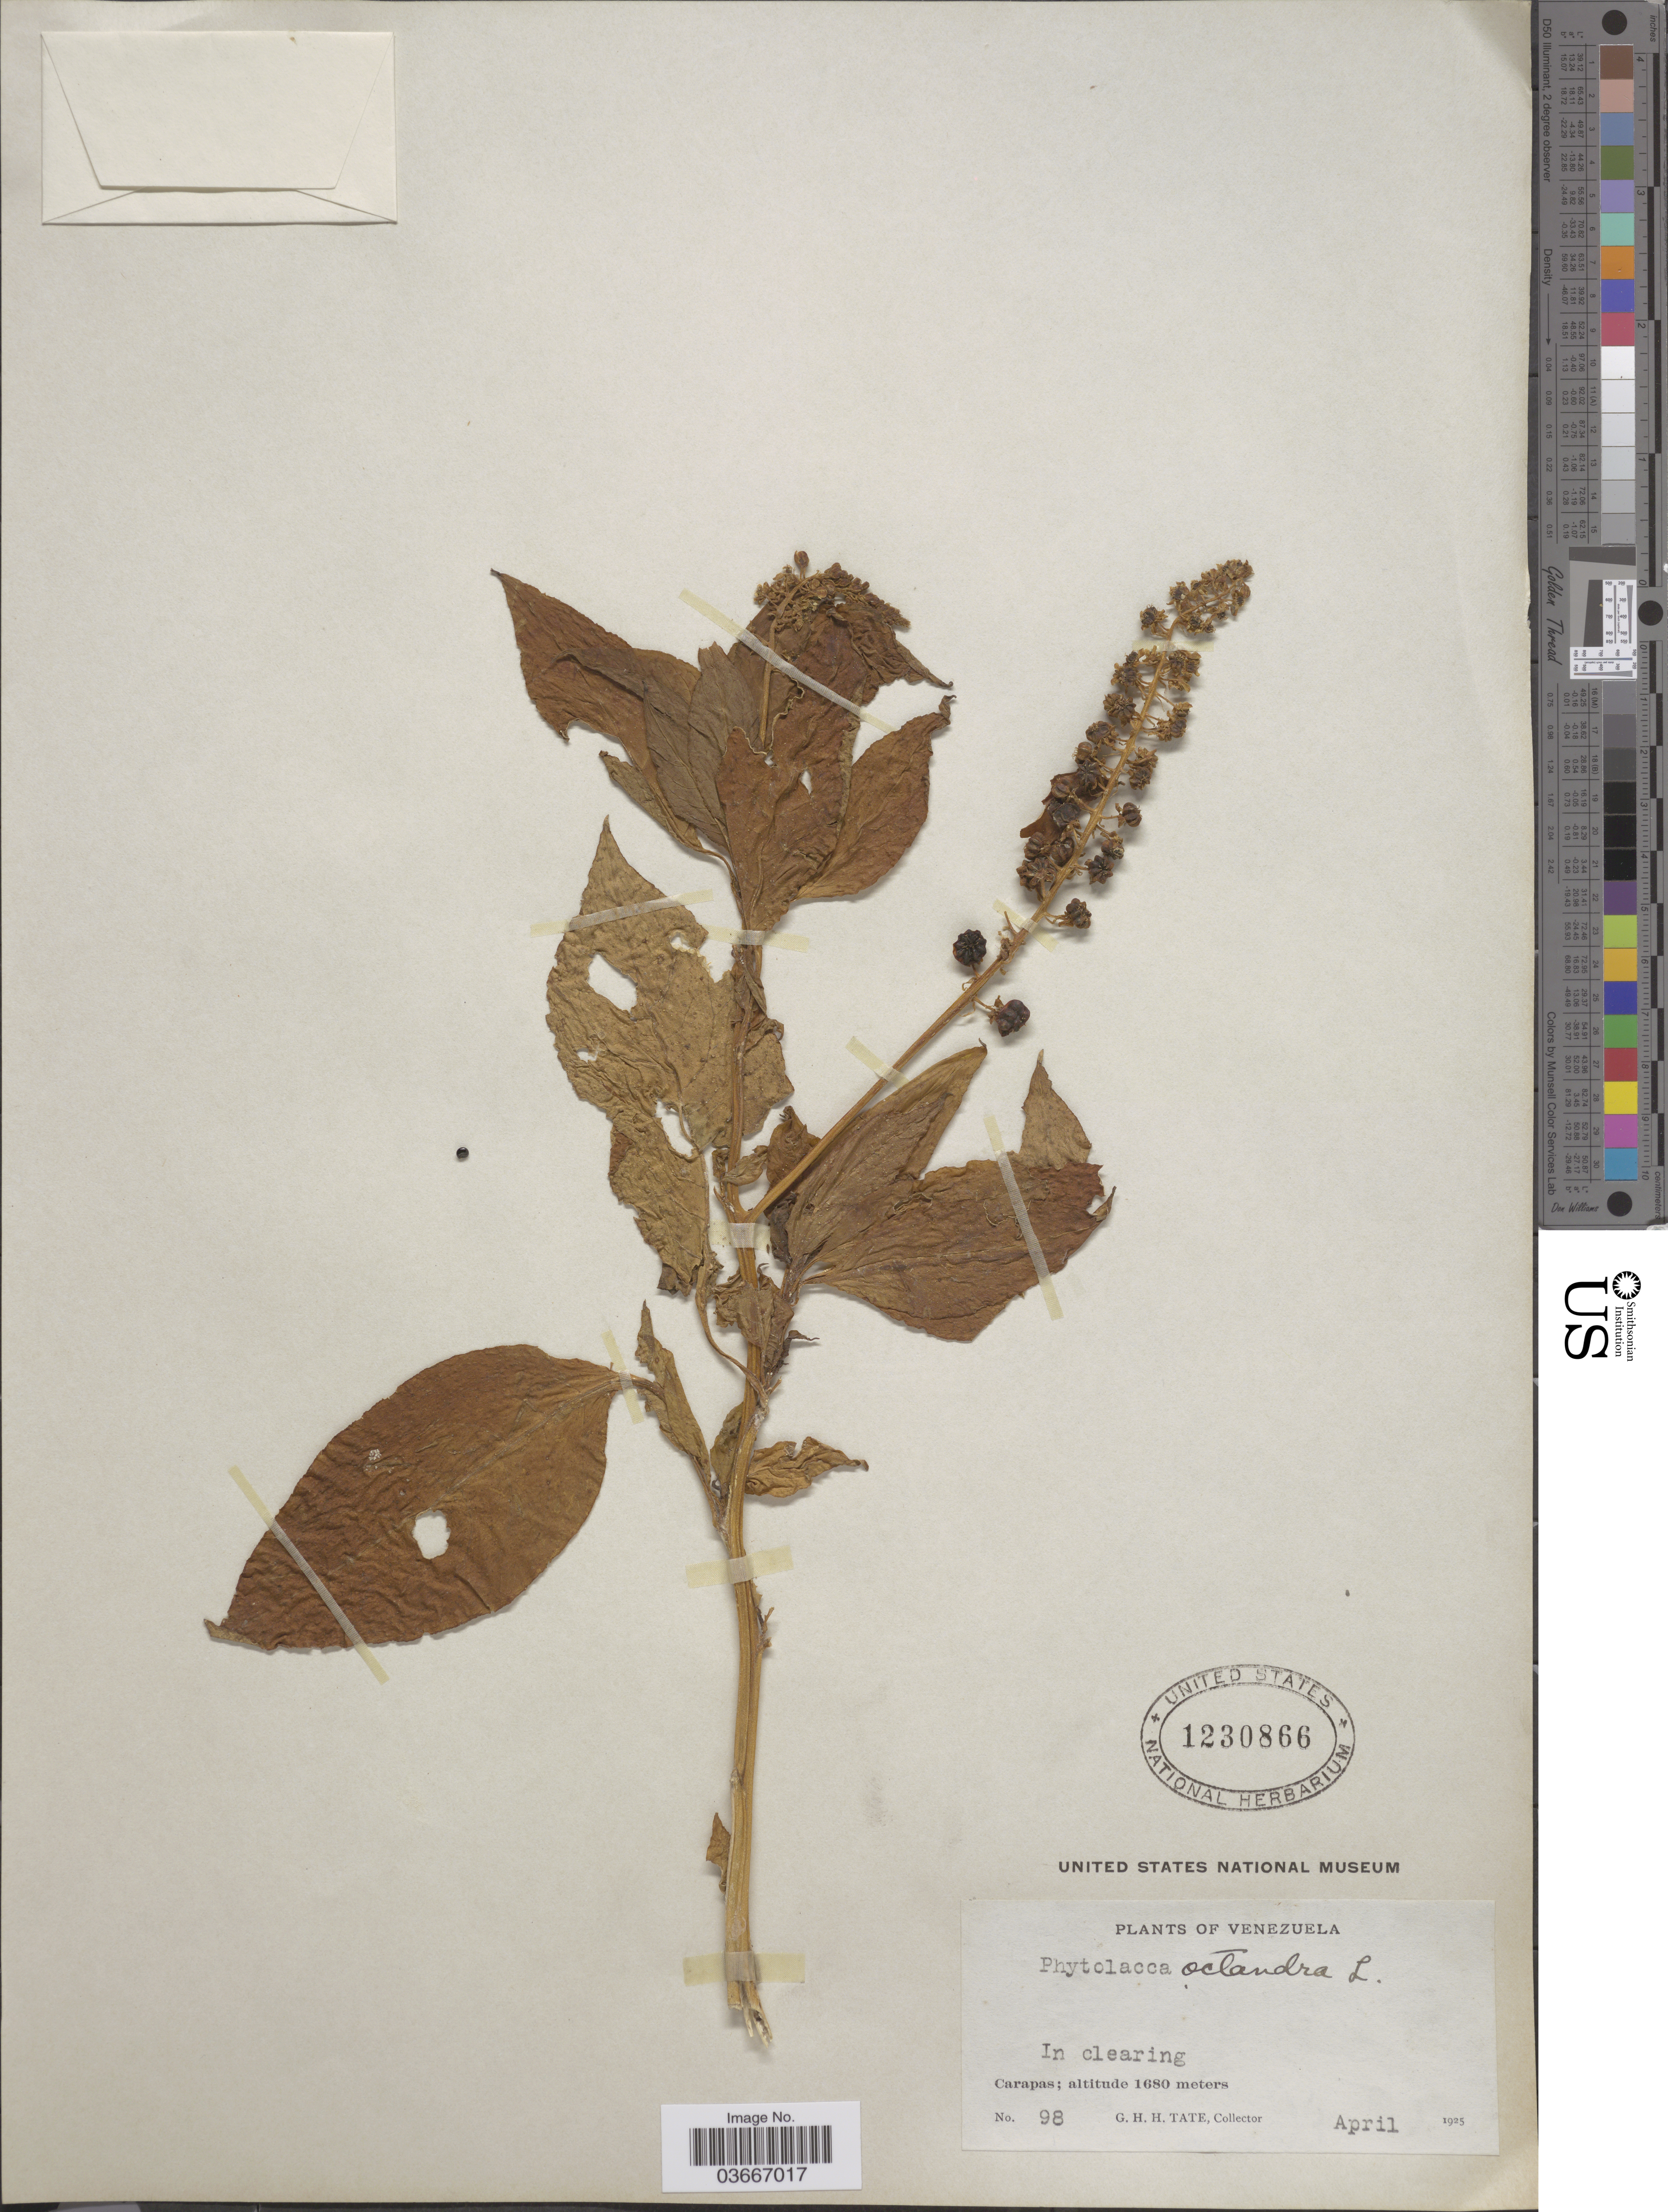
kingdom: Plantae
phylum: Tracheophyta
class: Magnoliopsida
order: Caryophyllales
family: Phytolaccaceae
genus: Phytolacca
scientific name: Phytolacca rugosa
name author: A. Braun & C.D. Bouché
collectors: G. H. H.Tate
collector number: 98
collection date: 1925-04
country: Venezuela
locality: Carapas.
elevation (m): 1680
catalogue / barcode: US 1230866